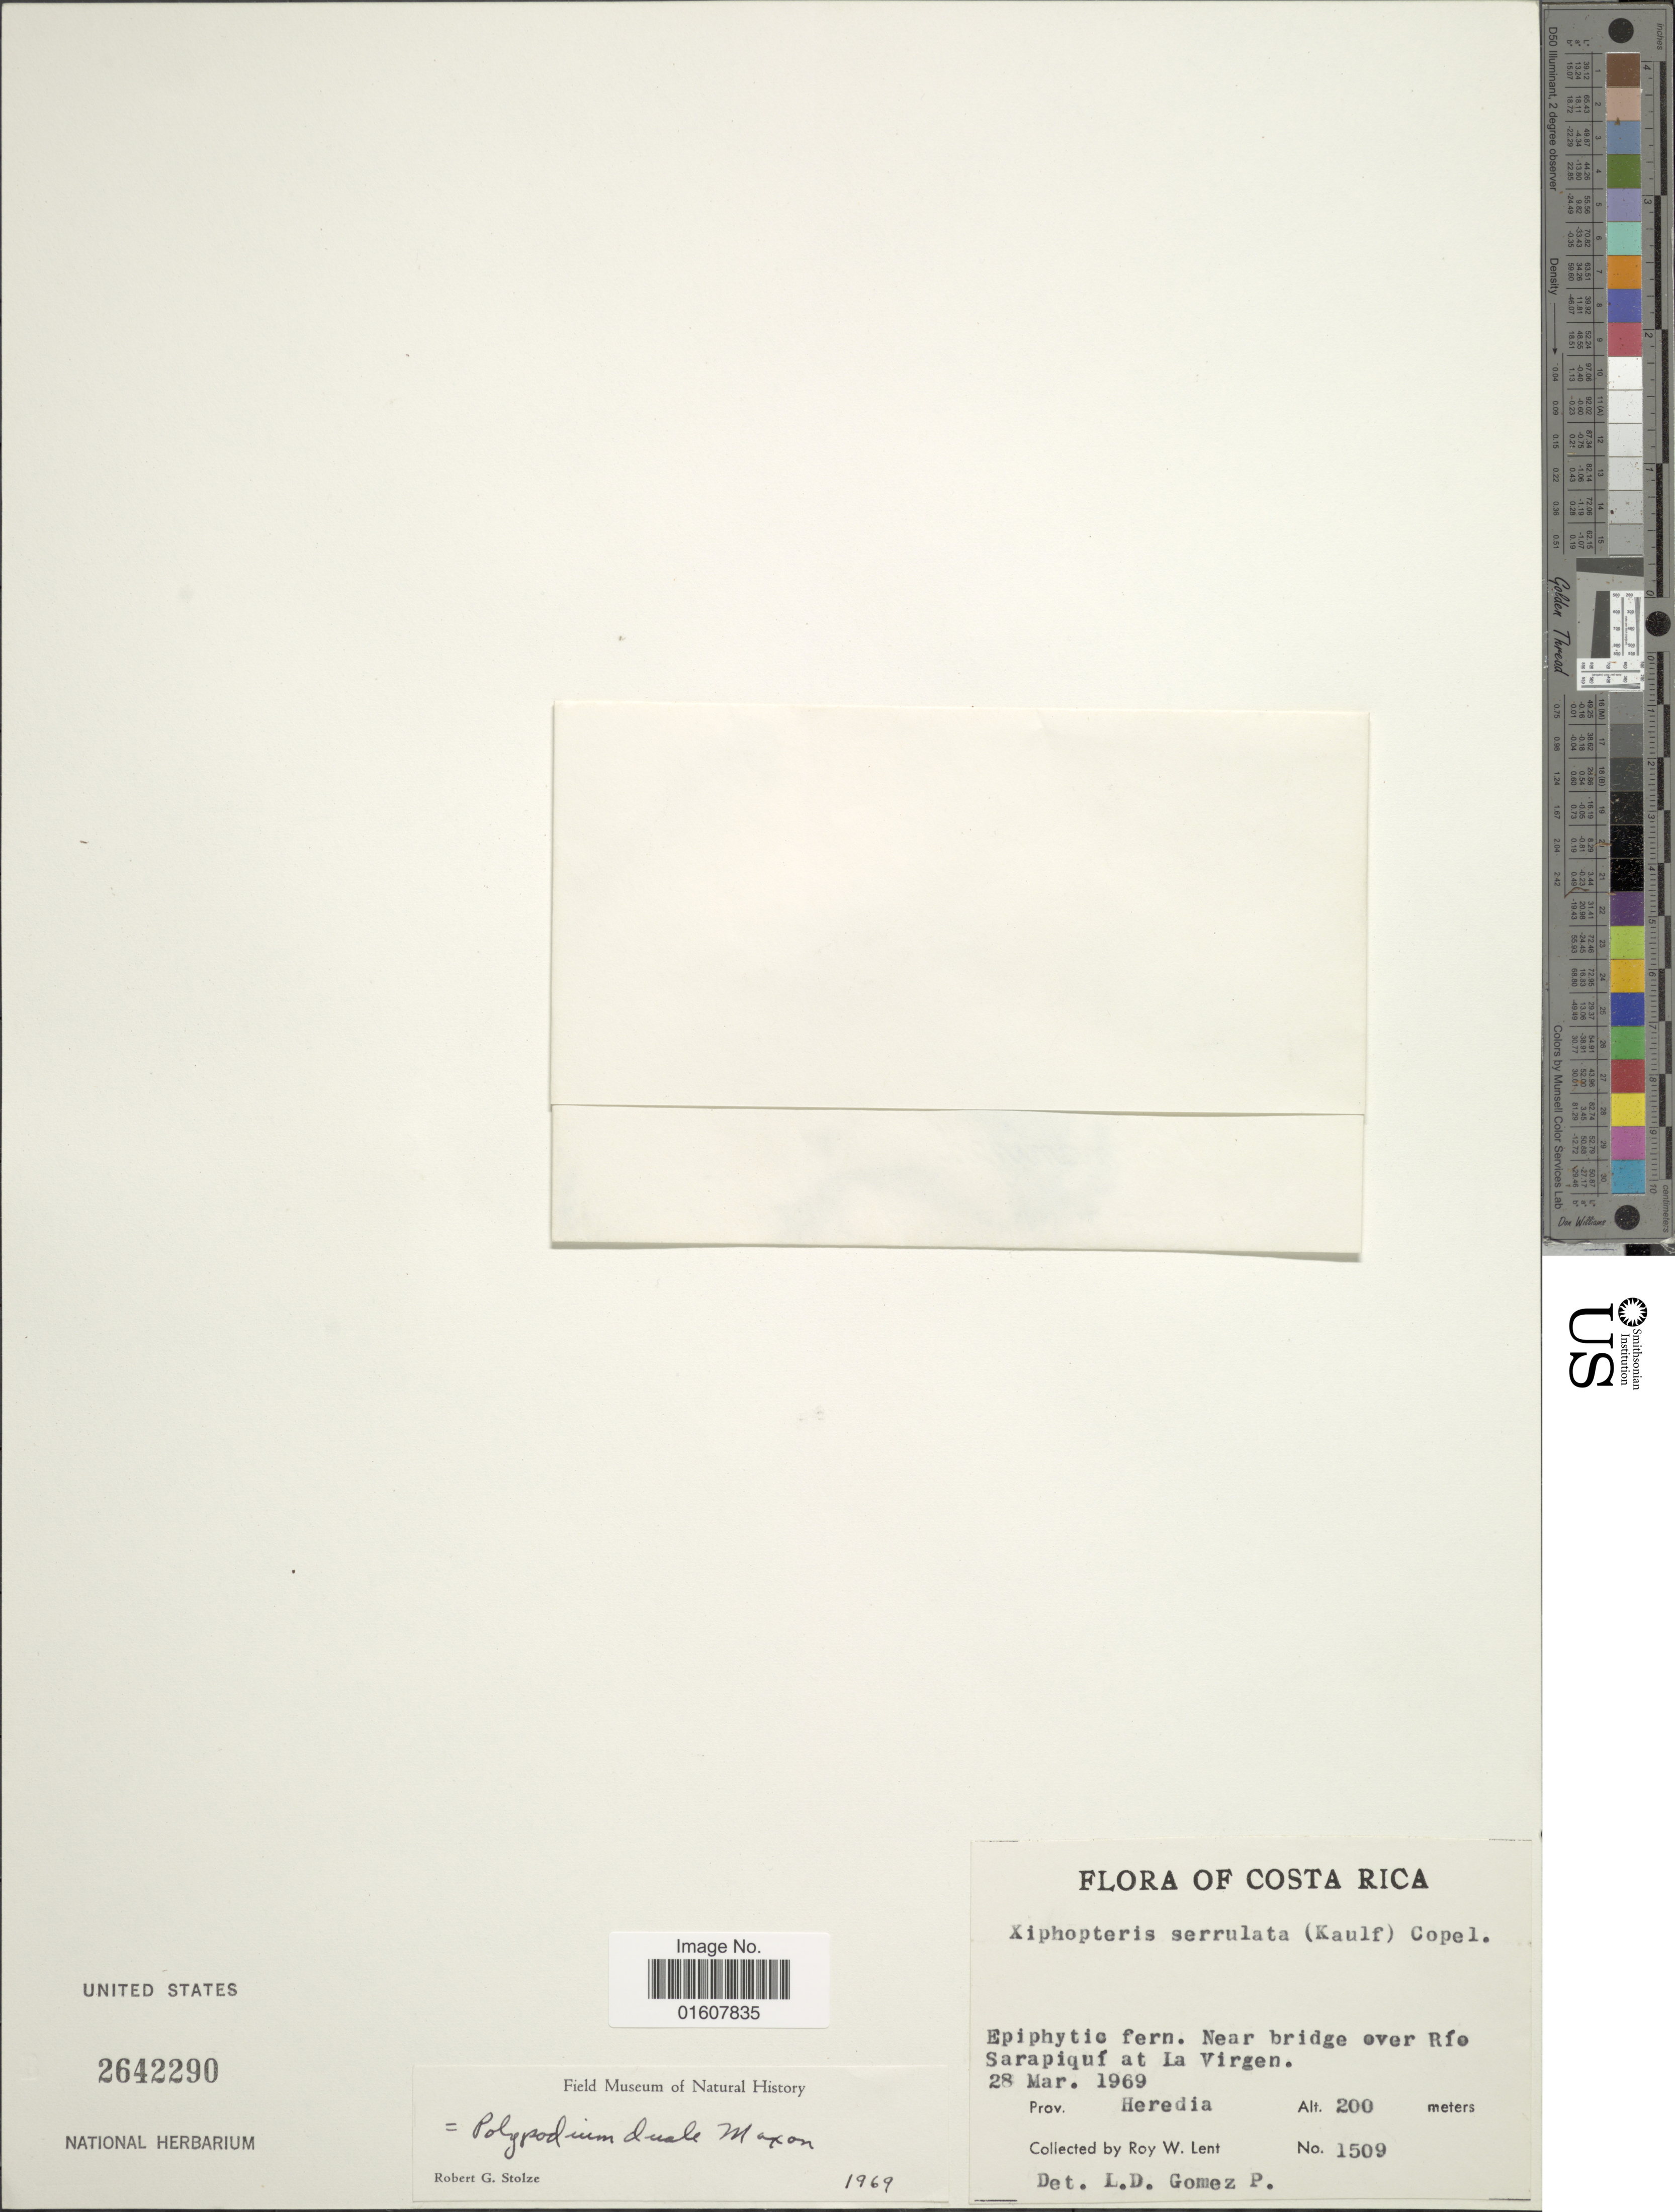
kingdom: Plantae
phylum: Tracheophyta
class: Polypodiopsida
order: Polypodiales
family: Polypodiaceae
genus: Cochlidium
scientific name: Cochlidium serrulatum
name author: (Sw.) L.E. Bishop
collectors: R. W. Lent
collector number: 1509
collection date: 1969-03-28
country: Costa Rica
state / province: Heredia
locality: Near the bridge over Río Sarapiquí at La Virgen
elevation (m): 200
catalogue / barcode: US 2642290